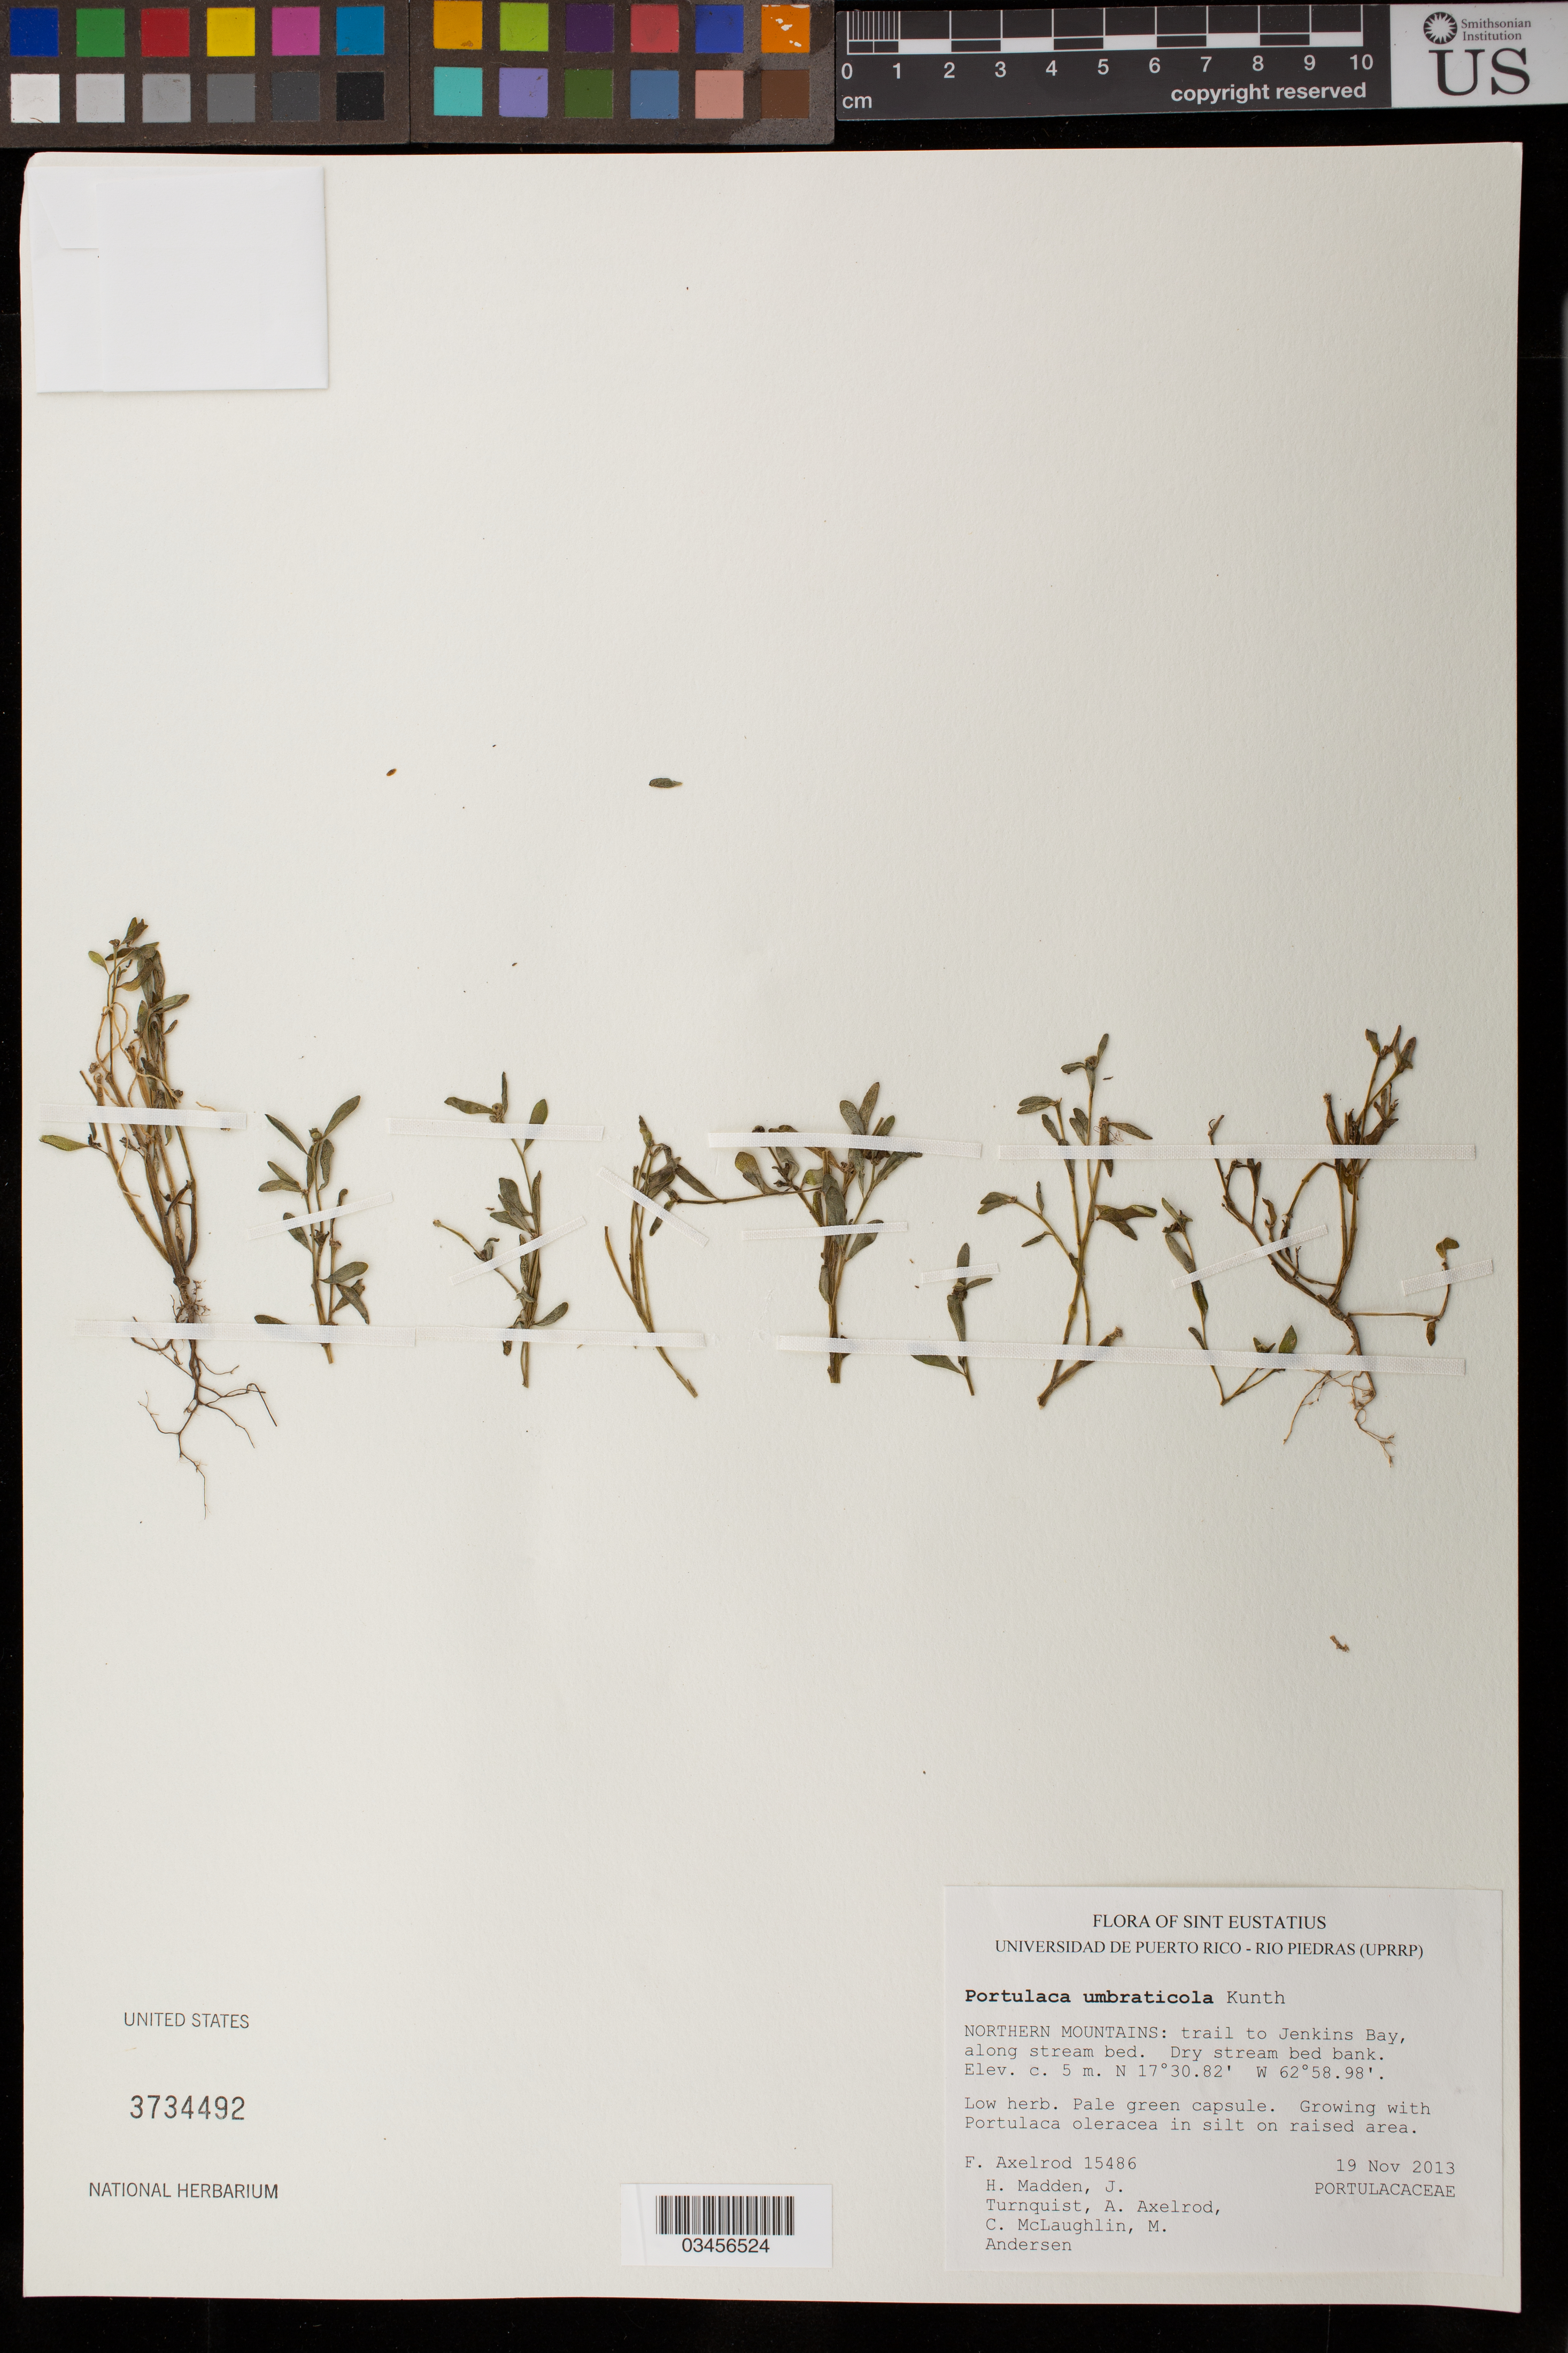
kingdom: Plantae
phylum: Tracheophyta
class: Magnoliopsida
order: Caryophyllales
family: Polygonaceae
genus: Fallopia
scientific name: Fallopia japonica var. japonica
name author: (Houtt.) Ronse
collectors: Mrs. R. K. Smith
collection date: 1934-08-20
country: South Korea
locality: Chidisan (Mt. Chiu) south Chulla, Province Koreu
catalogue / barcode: US 1657373